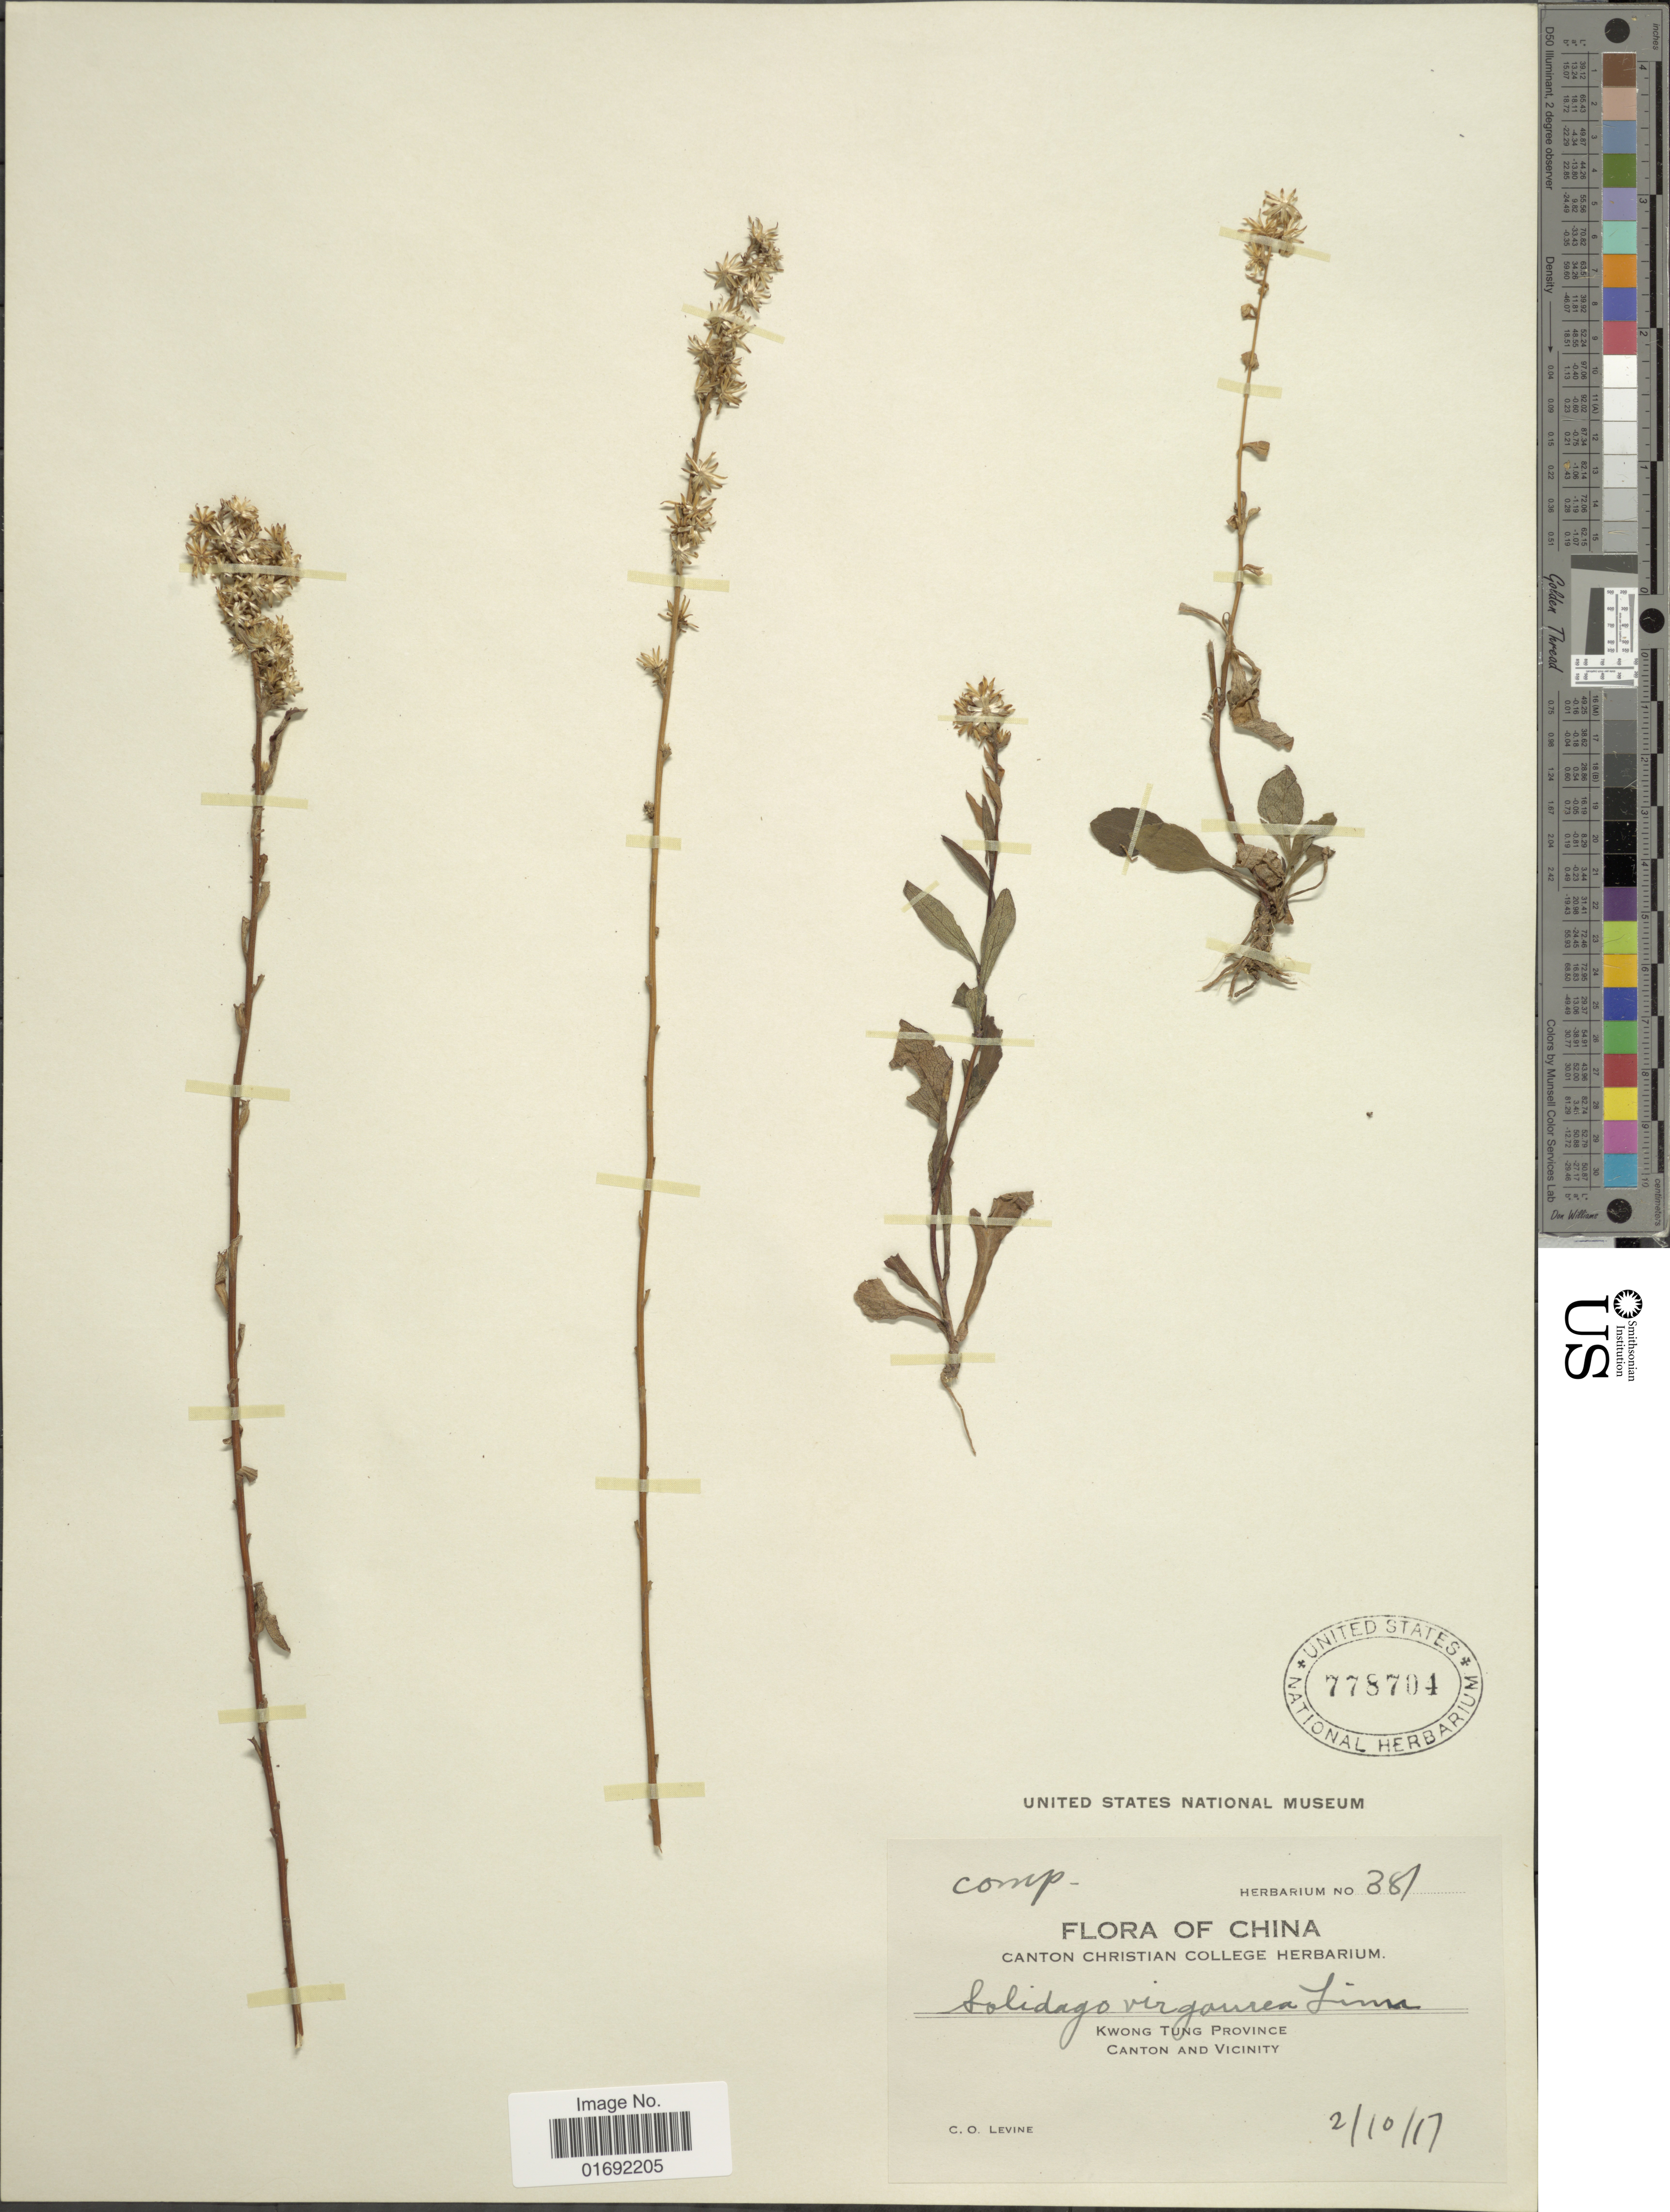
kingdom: Plantae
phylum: Tracheophyta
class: Magnoliopsida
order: Asterales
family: Asteraceae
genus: Solidago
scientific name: Solidago virgaurea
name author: L.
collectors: C. O. Levine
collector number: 381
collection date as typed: Transcribed d/m/y: 2/10/17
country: China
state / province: Guangdong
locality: Kwong Tung Province, Canton and Vicinity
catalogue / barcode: US 778704